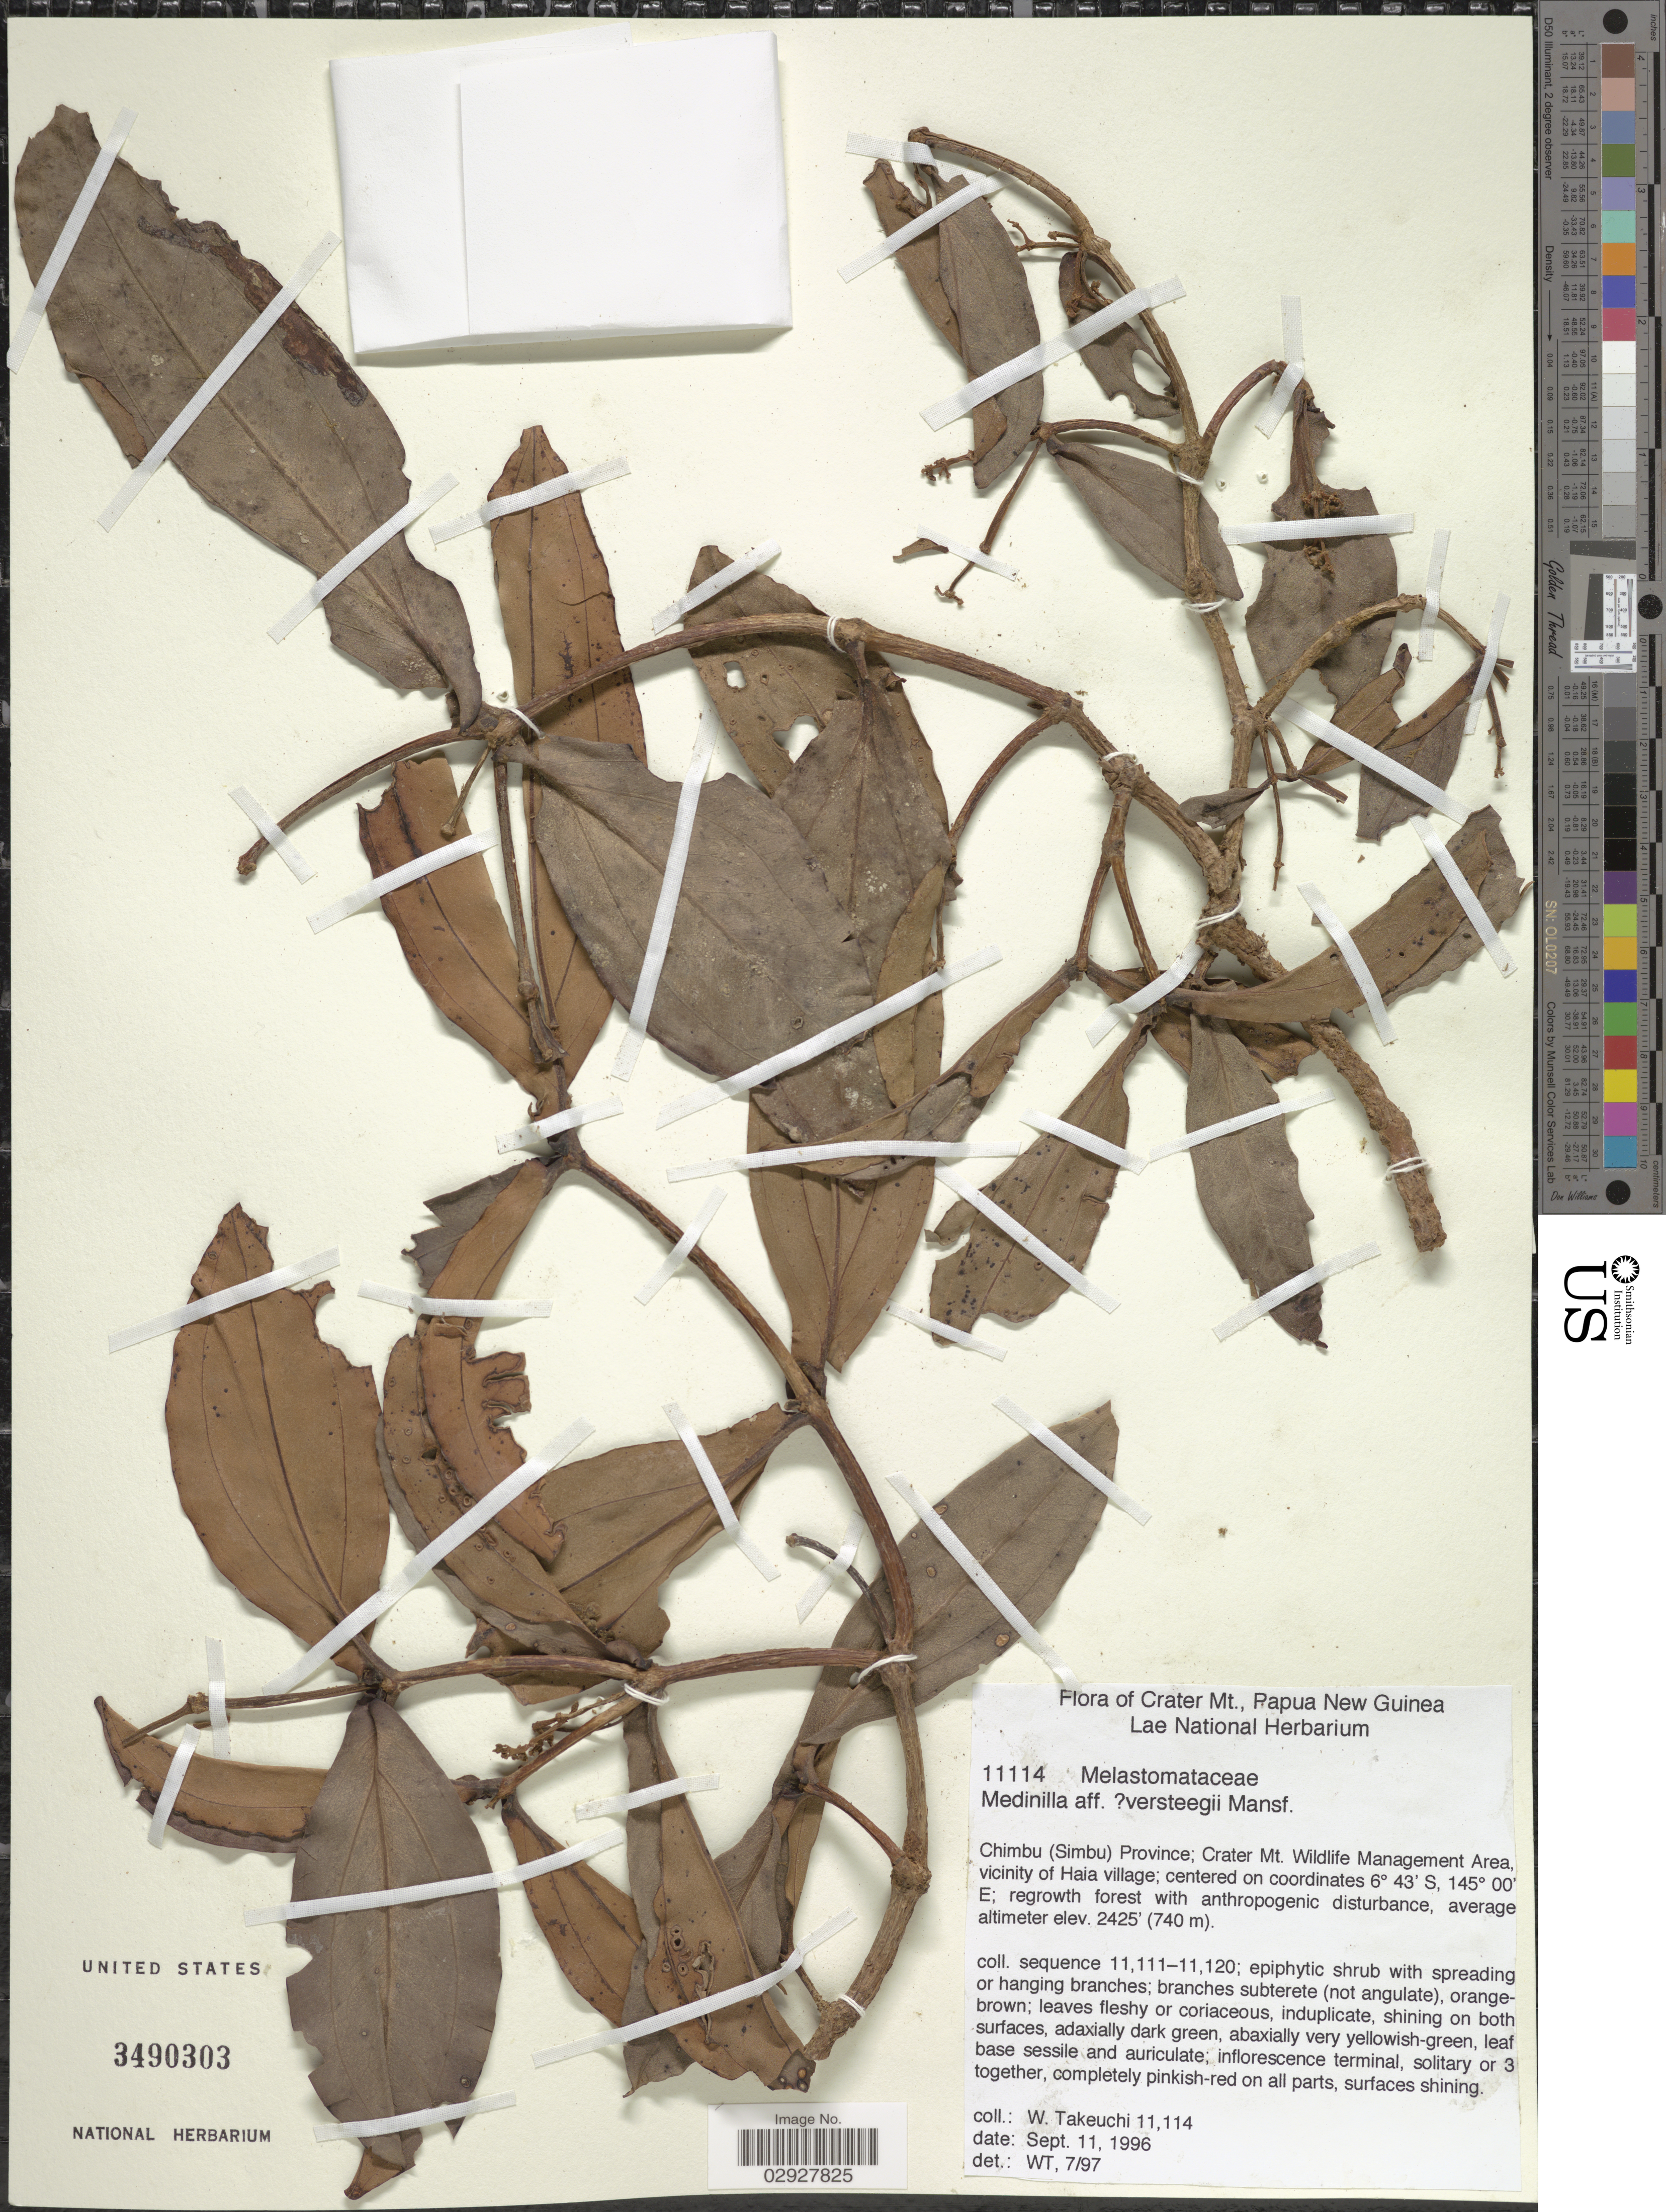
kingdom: Plantae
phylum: Tracheophyta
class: Magnoliopsida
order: Myrtales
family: Melastomataceae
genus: Medinilla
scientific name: Medinilla versteegii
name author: Mansf.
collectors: W. Takeuchi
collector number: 11114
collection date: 1996-09-11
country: Papua New Guinea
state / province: Chimbu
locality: Crater Mt. Papua New Guinea. Chimbu (Simbu) Province; Crater Mt. Wildlife Management Area, vicinity of Haia village.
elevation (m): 740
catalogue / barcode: US 3490303